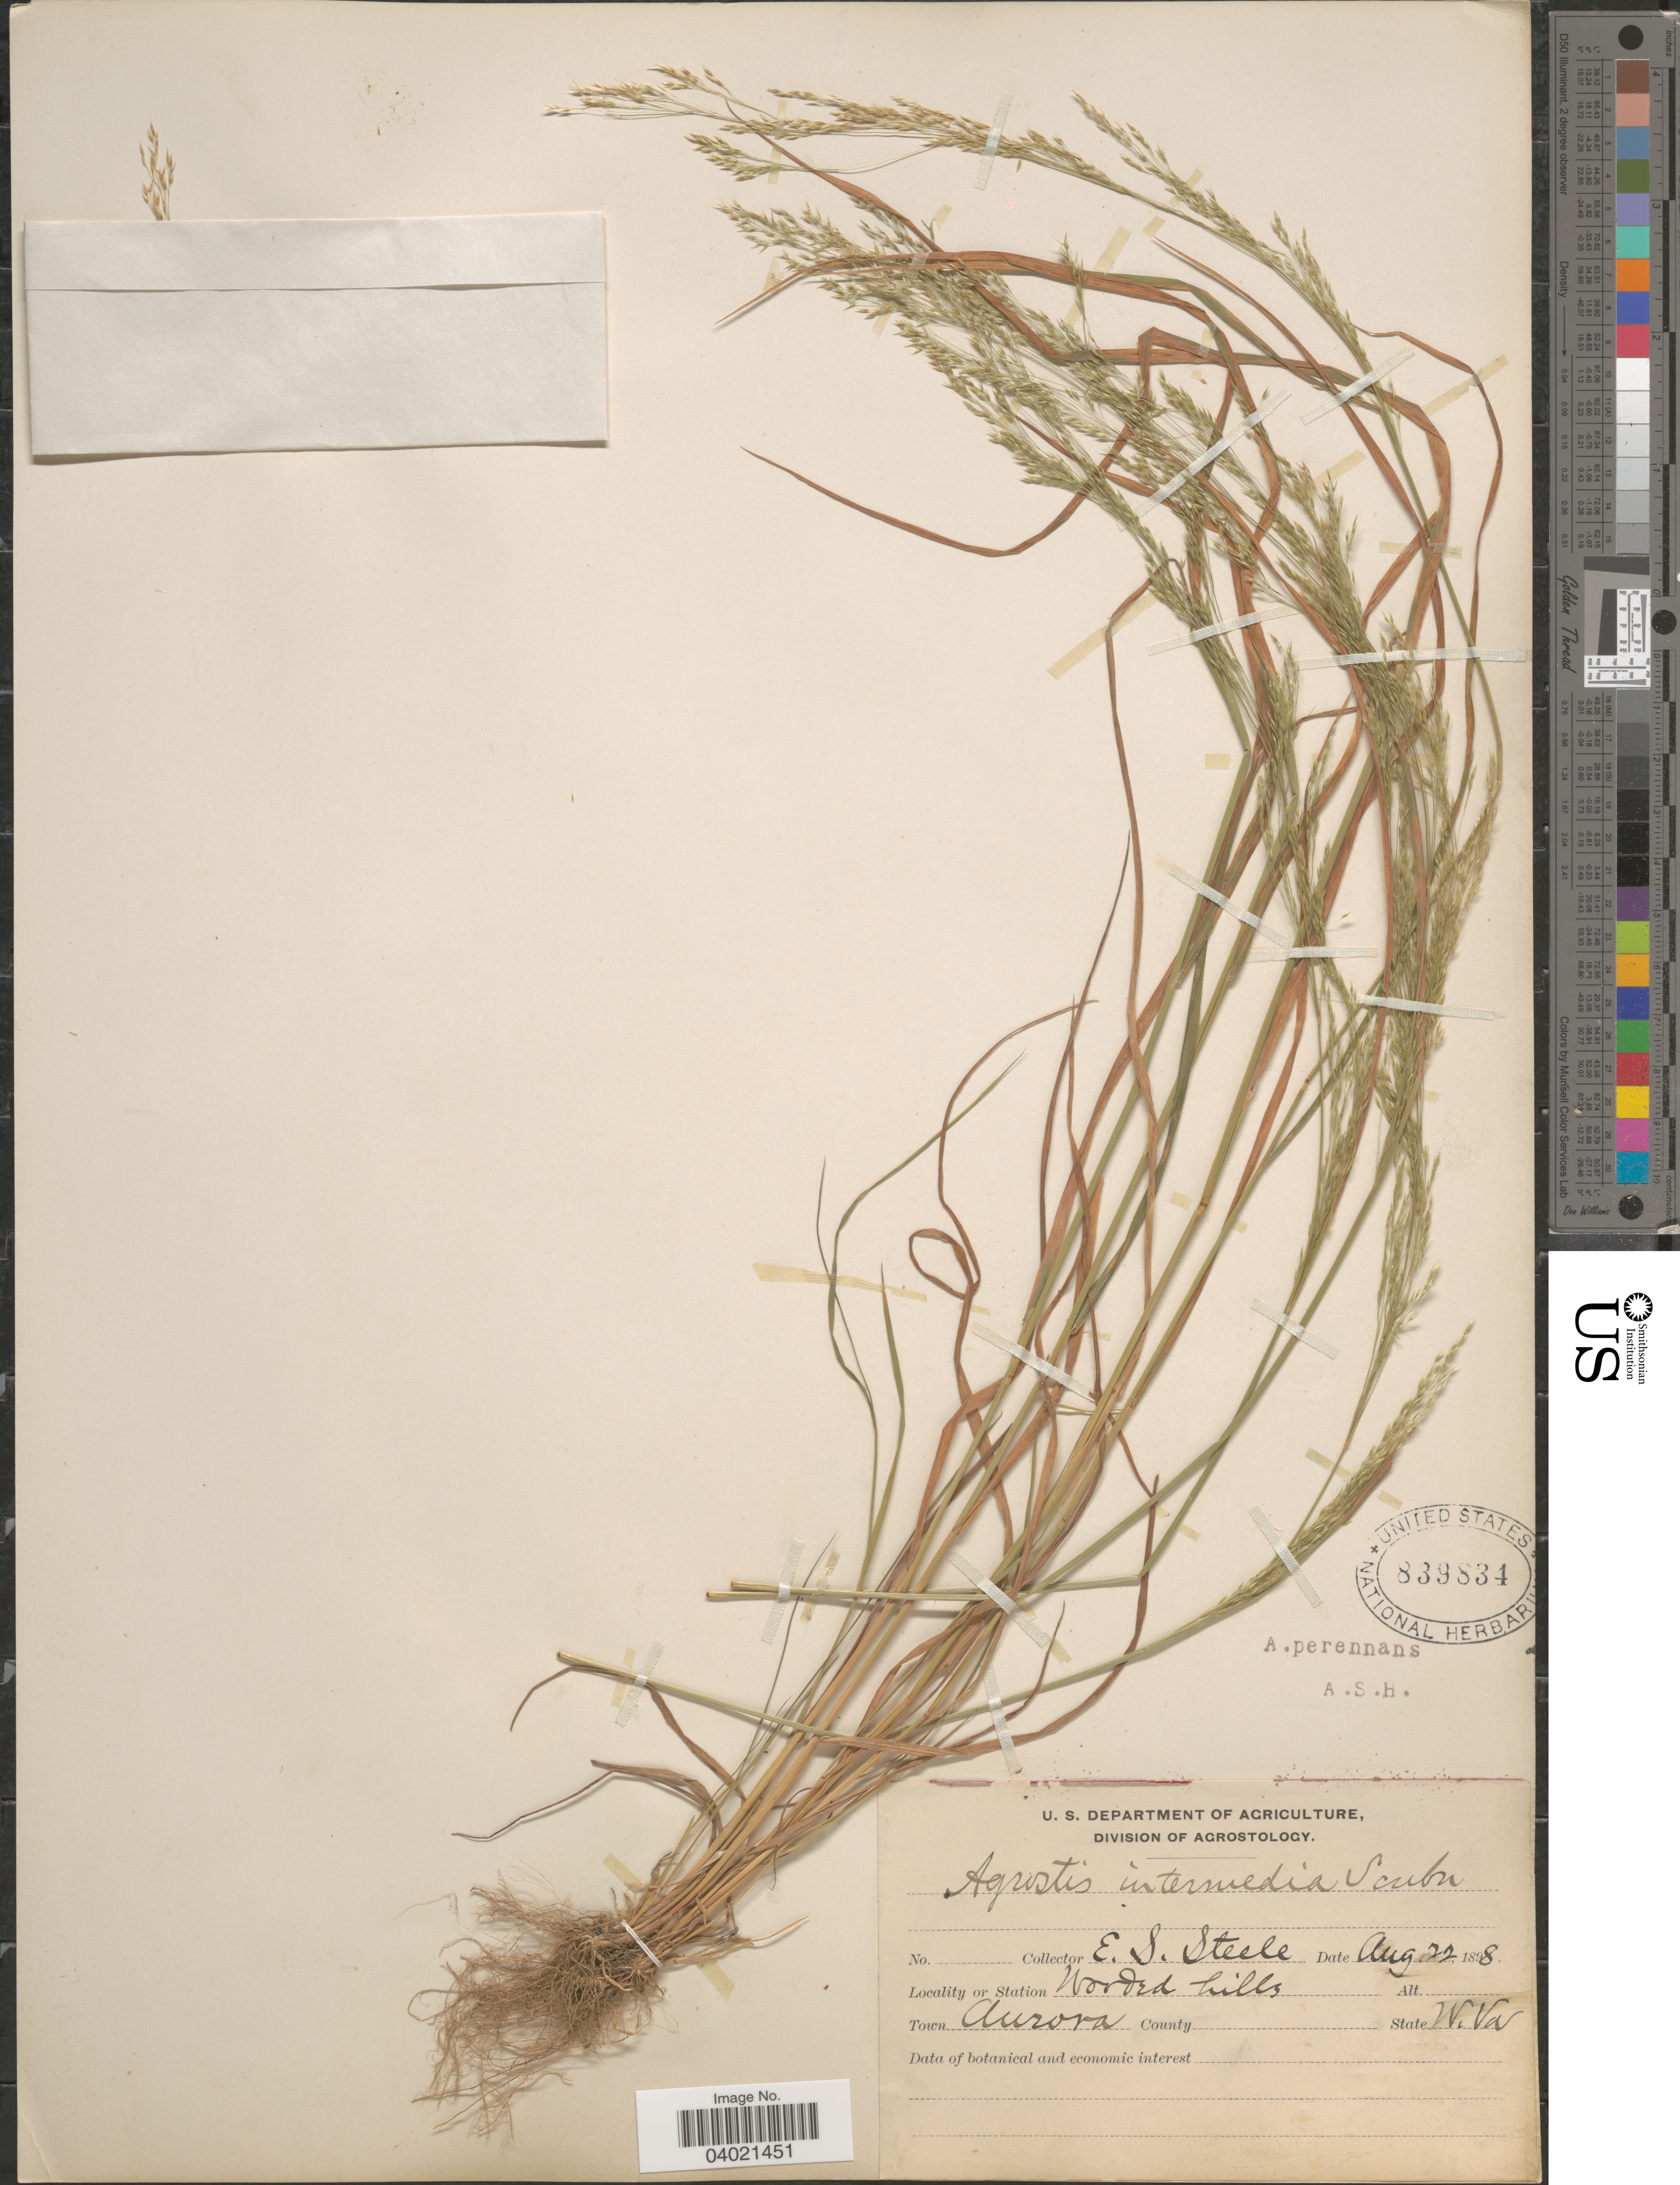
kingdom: Plantae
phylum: Tracheophyta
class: Liliopsida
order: Poales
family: Poaceae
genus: Agrostis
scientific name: Agrostis perennans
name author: (Walter) Tuck.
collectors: E. Steele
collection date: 1898-08-22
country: United States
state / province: West Virginia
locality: Station Wooded hills. Town Aurora.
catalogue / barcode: US 839834